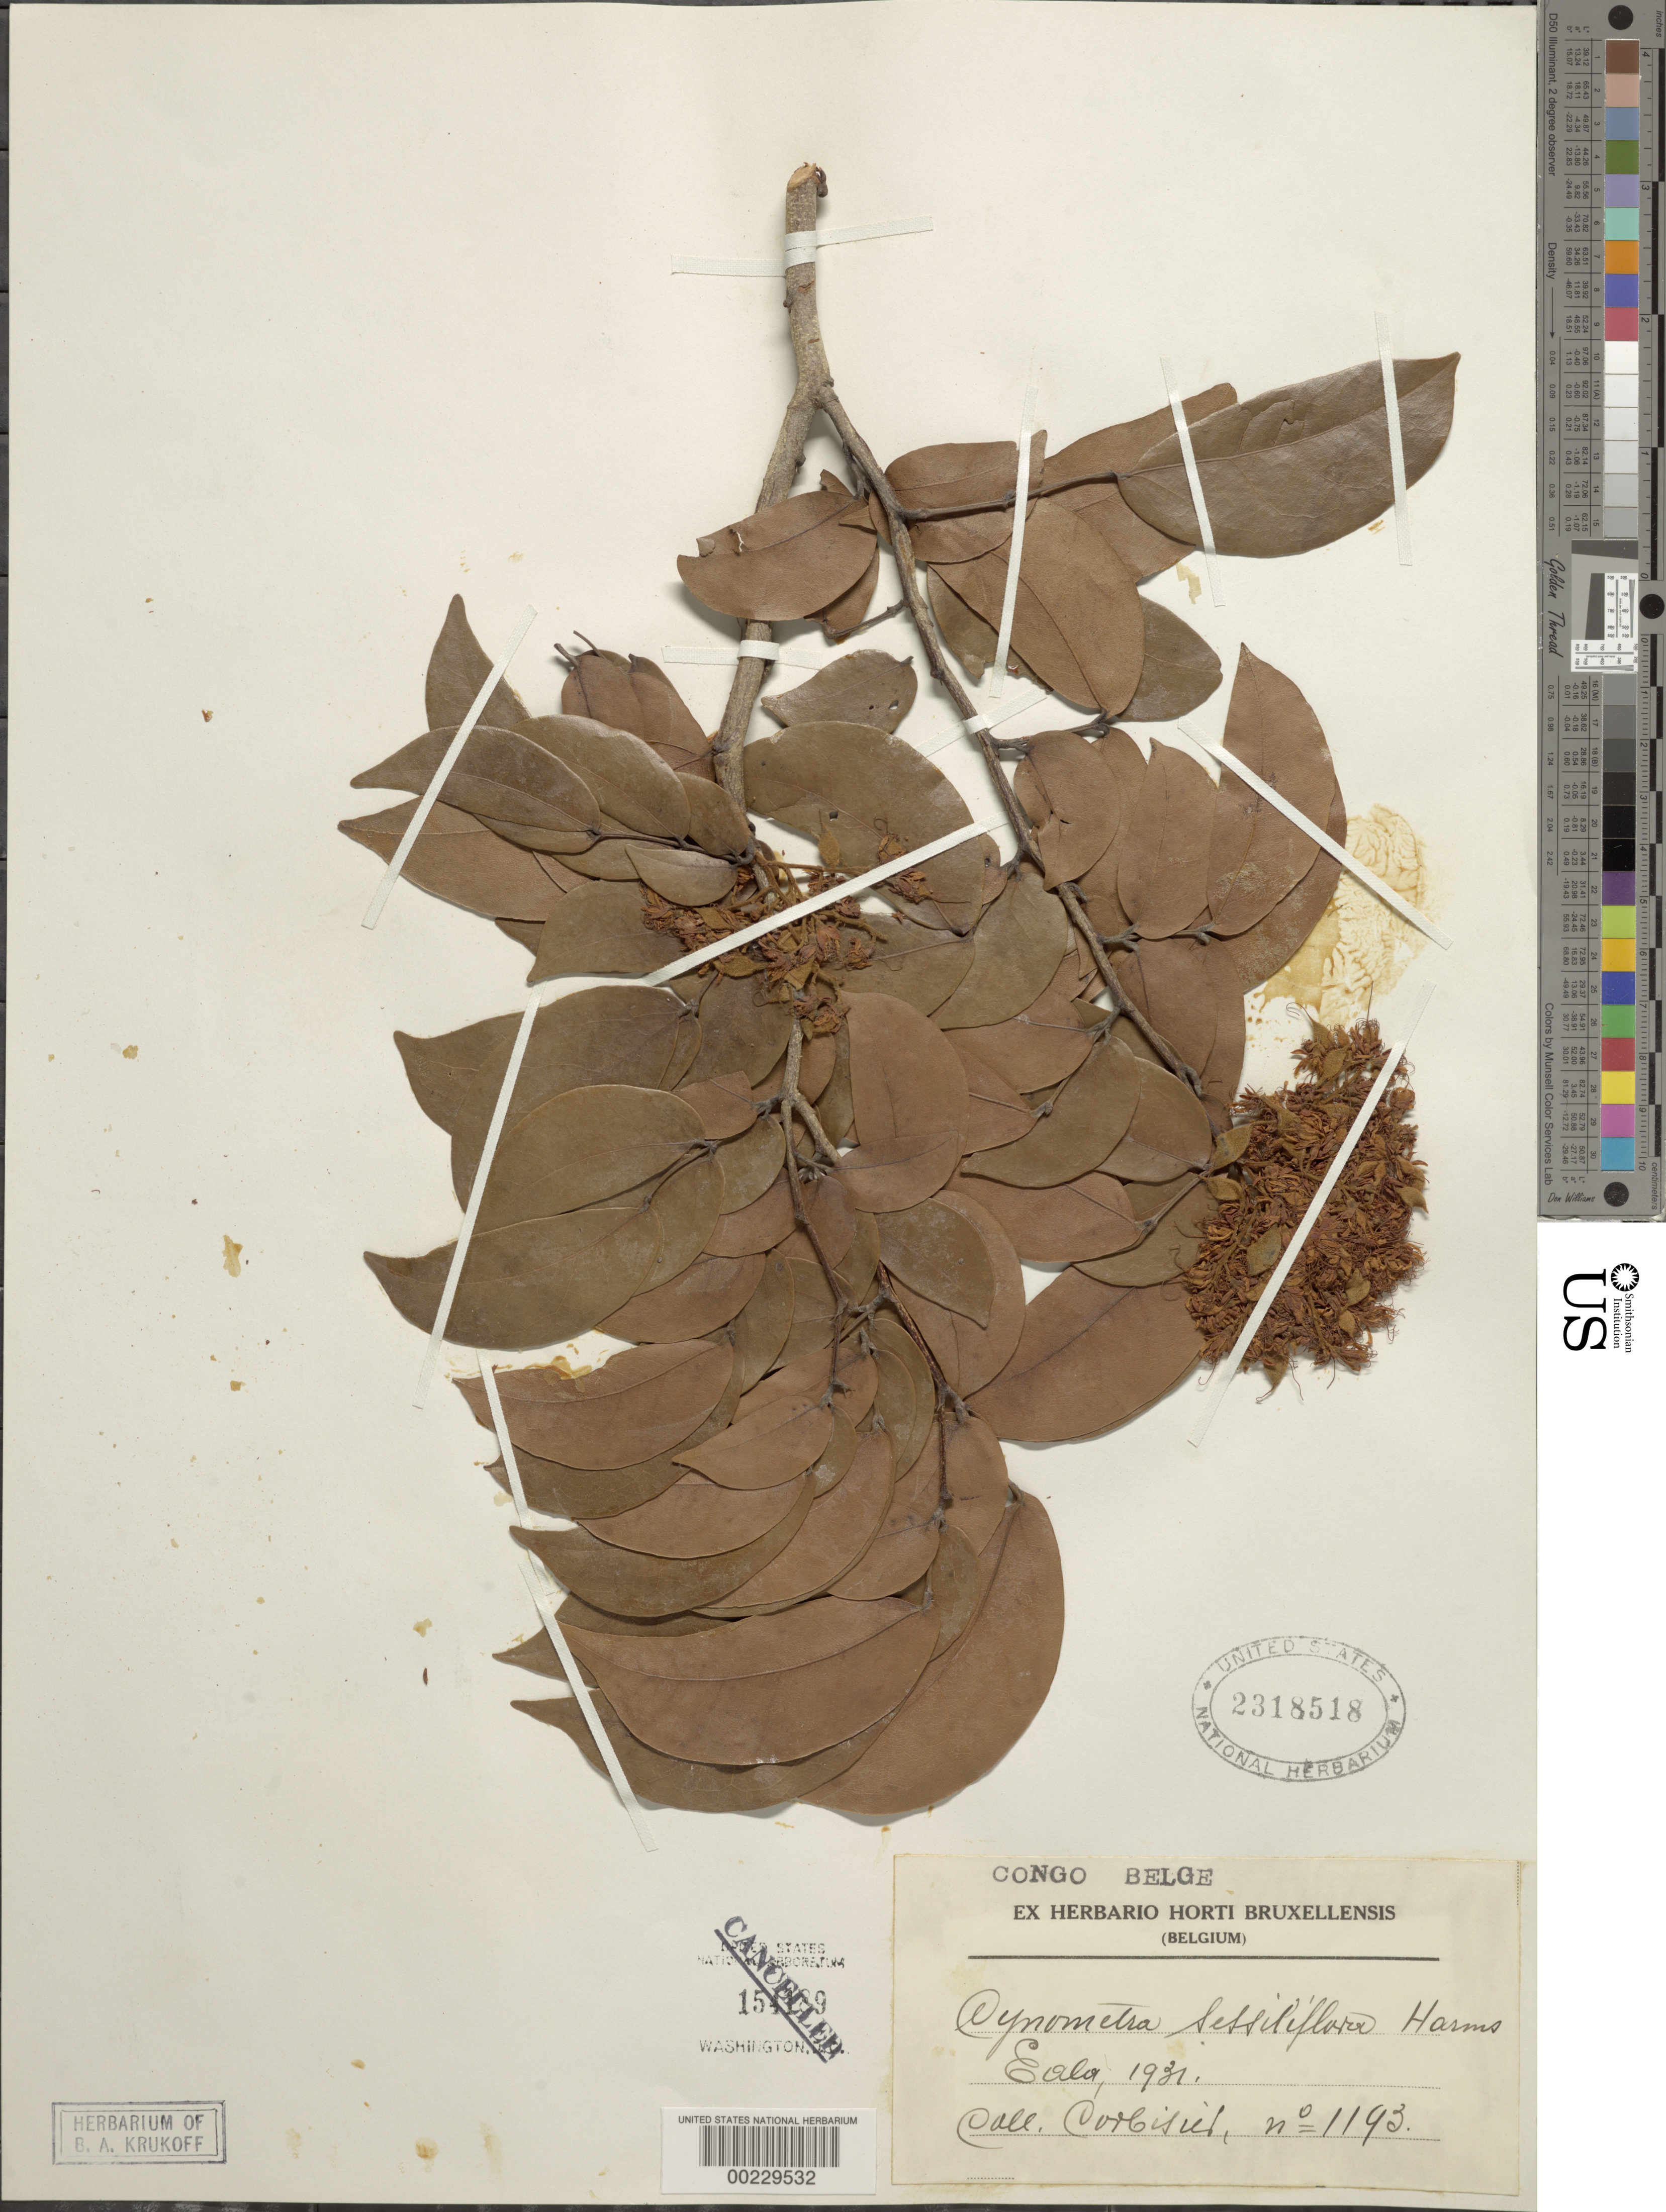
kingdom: Plantae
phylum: Tracheophyta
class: Magnoliopsida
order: Fabales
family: Fabaceae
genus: Cynometra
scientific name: Cynometra sessiliflora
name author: Harms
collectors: -. Corcisul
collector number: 1193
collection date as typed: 1931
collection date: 1931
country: Congo, Democratic Republic of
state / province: Équateur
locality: Eala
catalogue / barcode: US 2318518